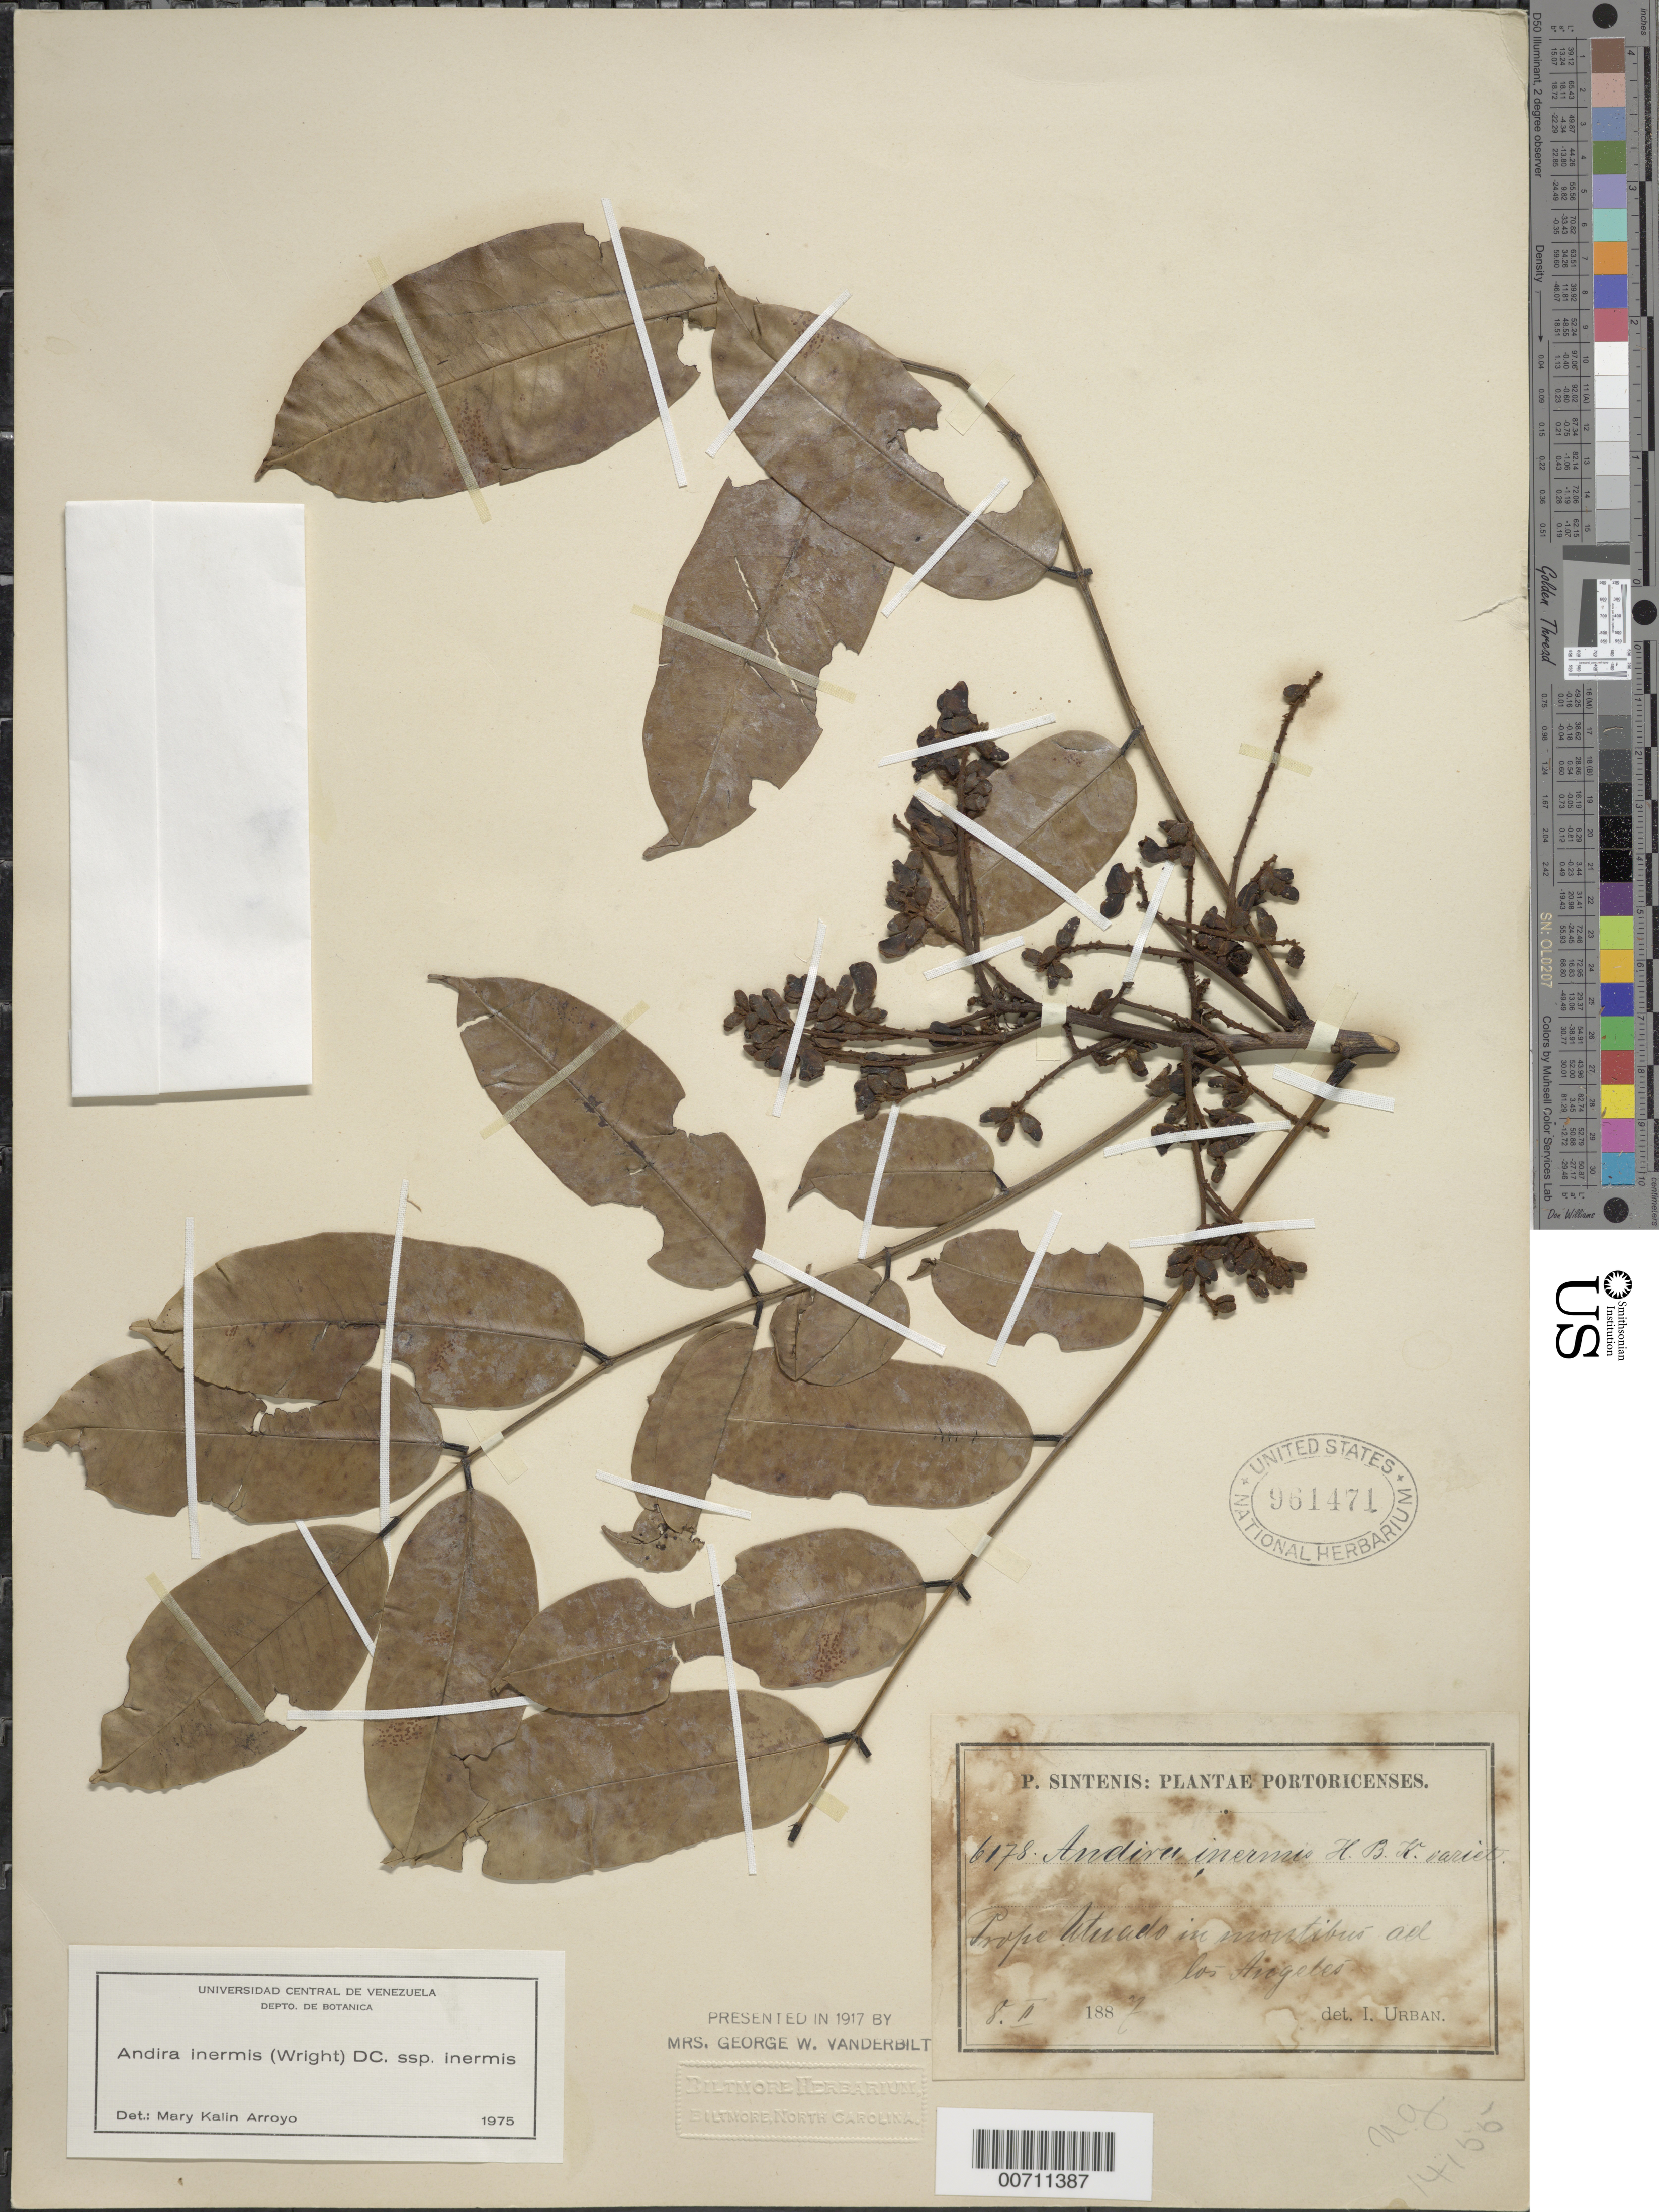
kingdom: Plantae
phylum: Tracheophyta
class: Magnoliopsida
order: Fabales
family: Fabaceae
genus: Andira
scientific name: Andira inermis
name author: (W. Wright) Kunth ex DC.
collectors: P. Sintenis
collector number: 6178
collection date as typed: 08 Feb 1887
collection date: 1887-02-08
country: Puerto Rico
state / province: Utuado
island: Greater Antilles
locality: Prope Utuado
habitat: In montibus ad los Angeles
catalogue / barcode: US 961471